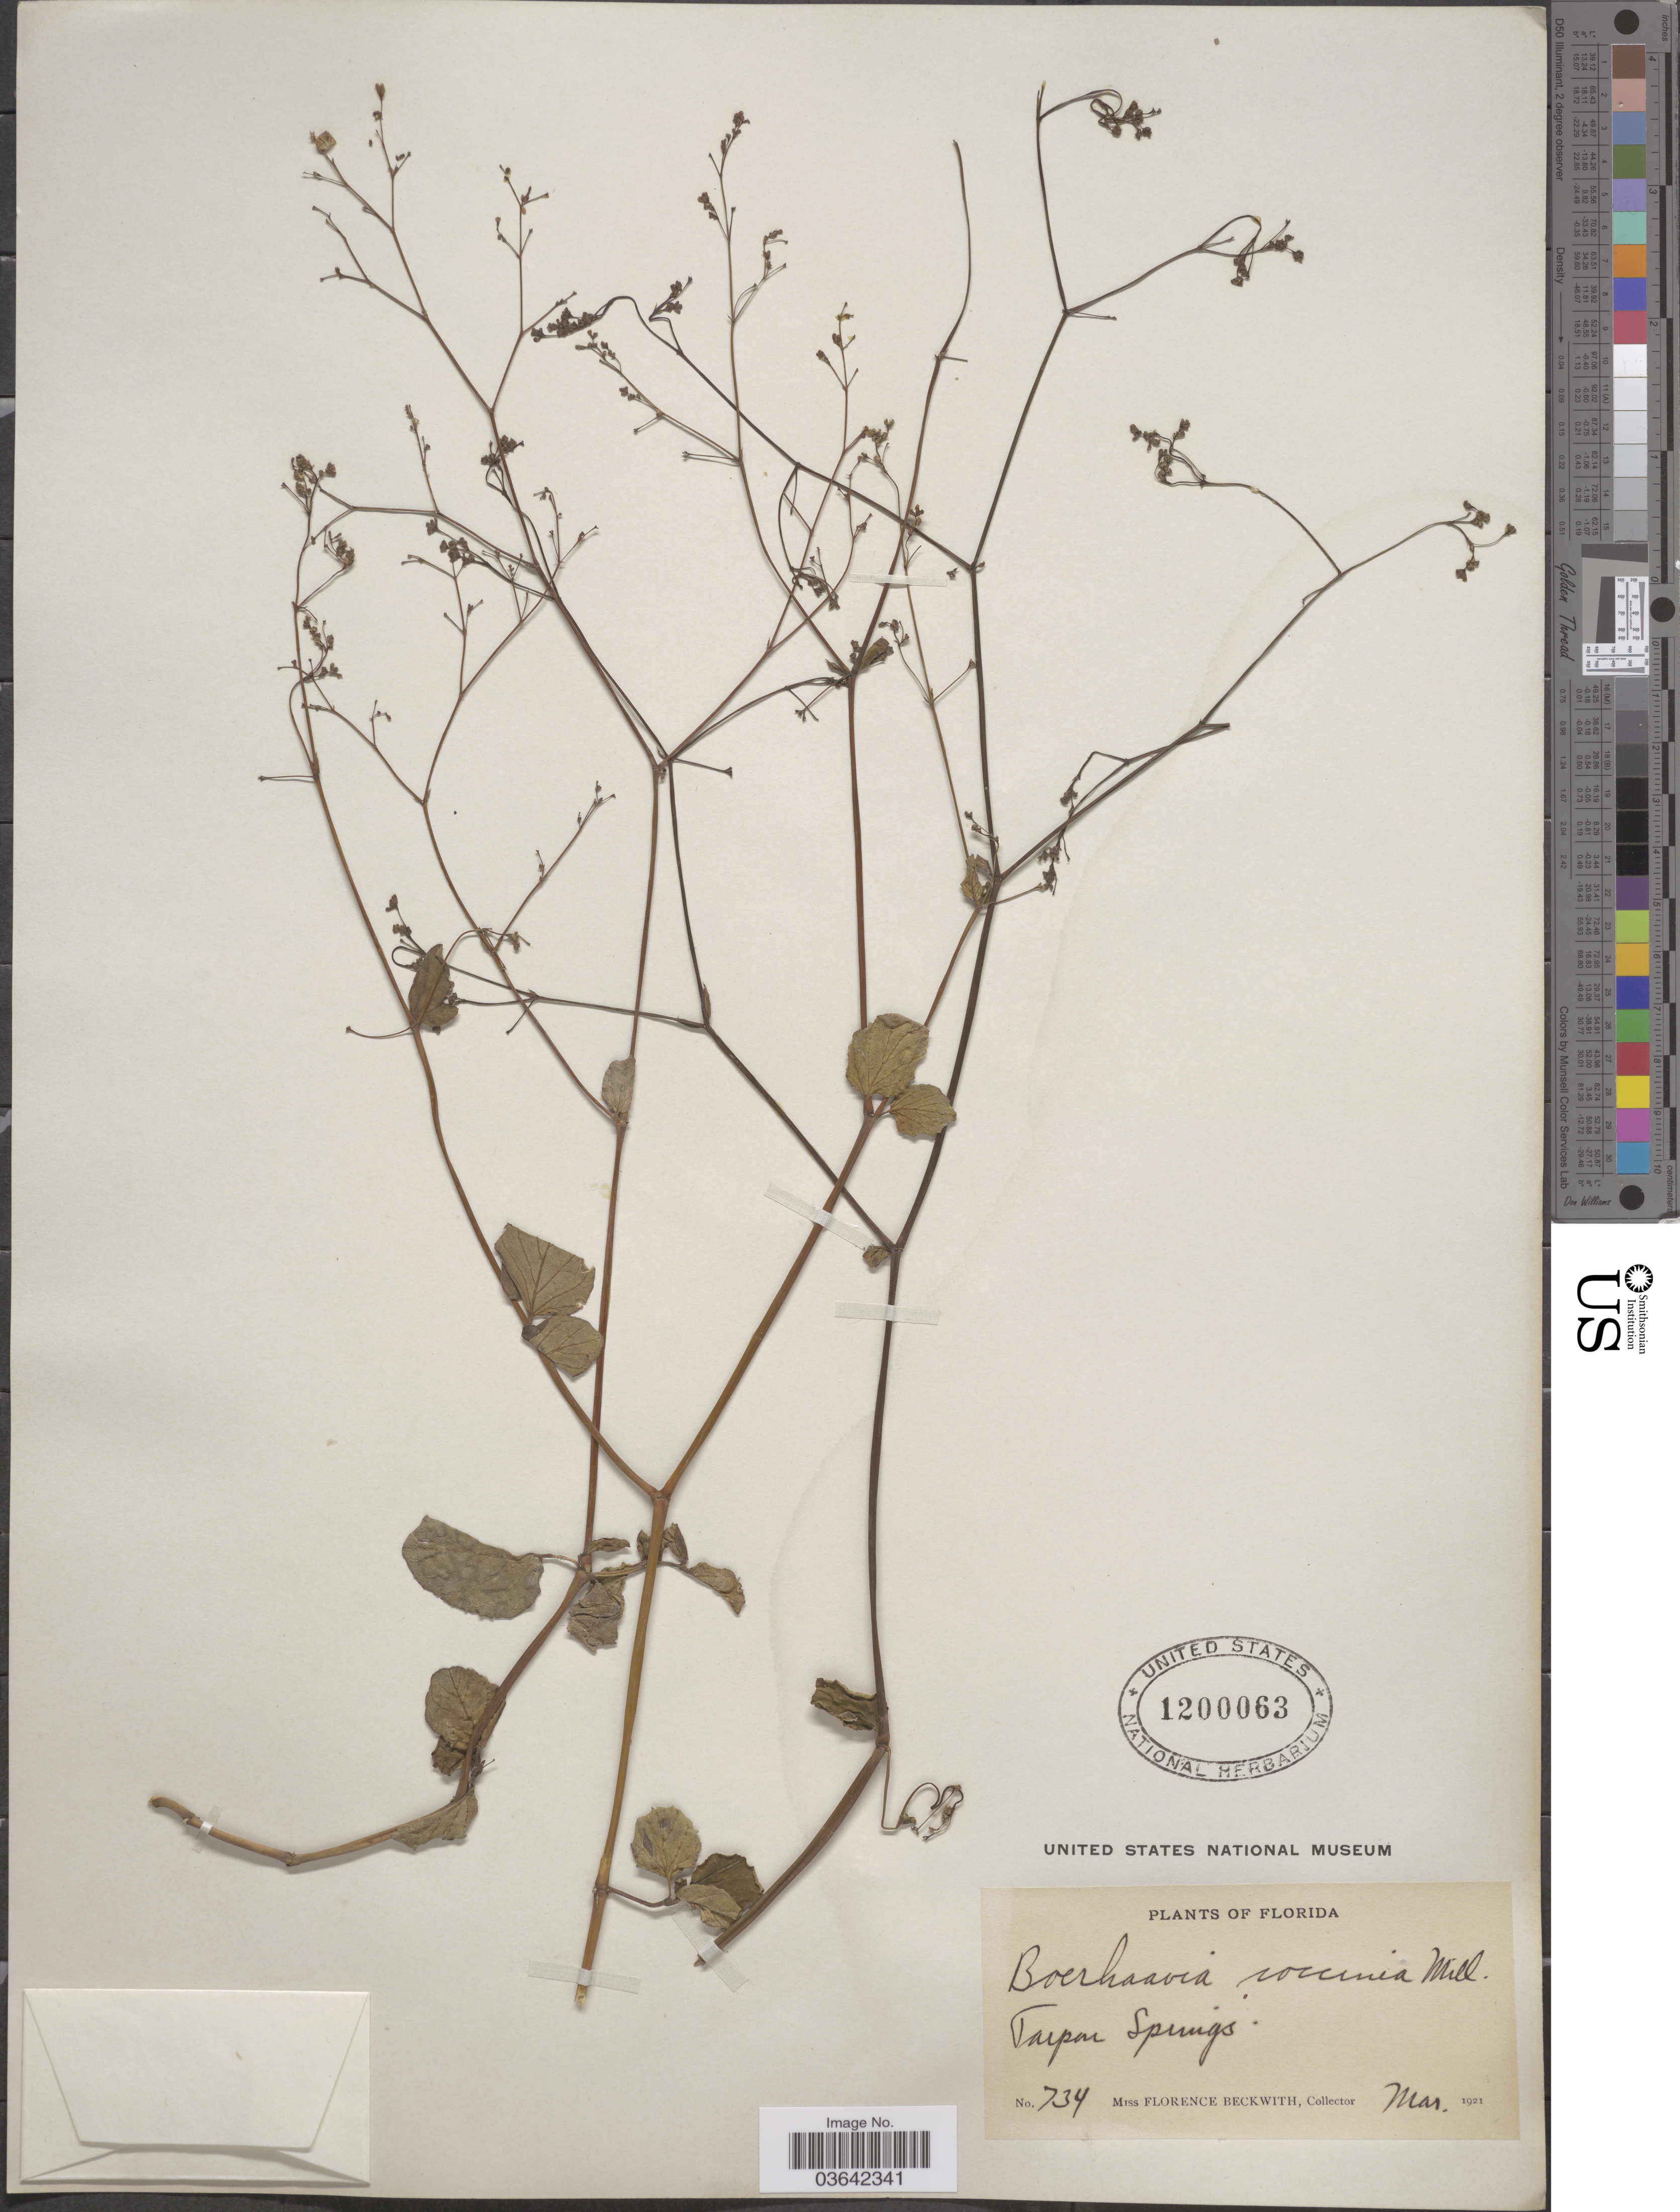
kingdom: Plantae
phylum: Tracheophyta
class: Magnoliopsida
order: Caryophyllales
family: Nyctaginaceae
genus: Boerhavia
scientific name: Boerhavia adscendens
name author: Willd.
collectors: F. Beckwith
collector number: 734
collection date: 1921-03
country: United States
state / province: Florida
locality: Tupar Springs.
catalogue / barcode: US 1200063